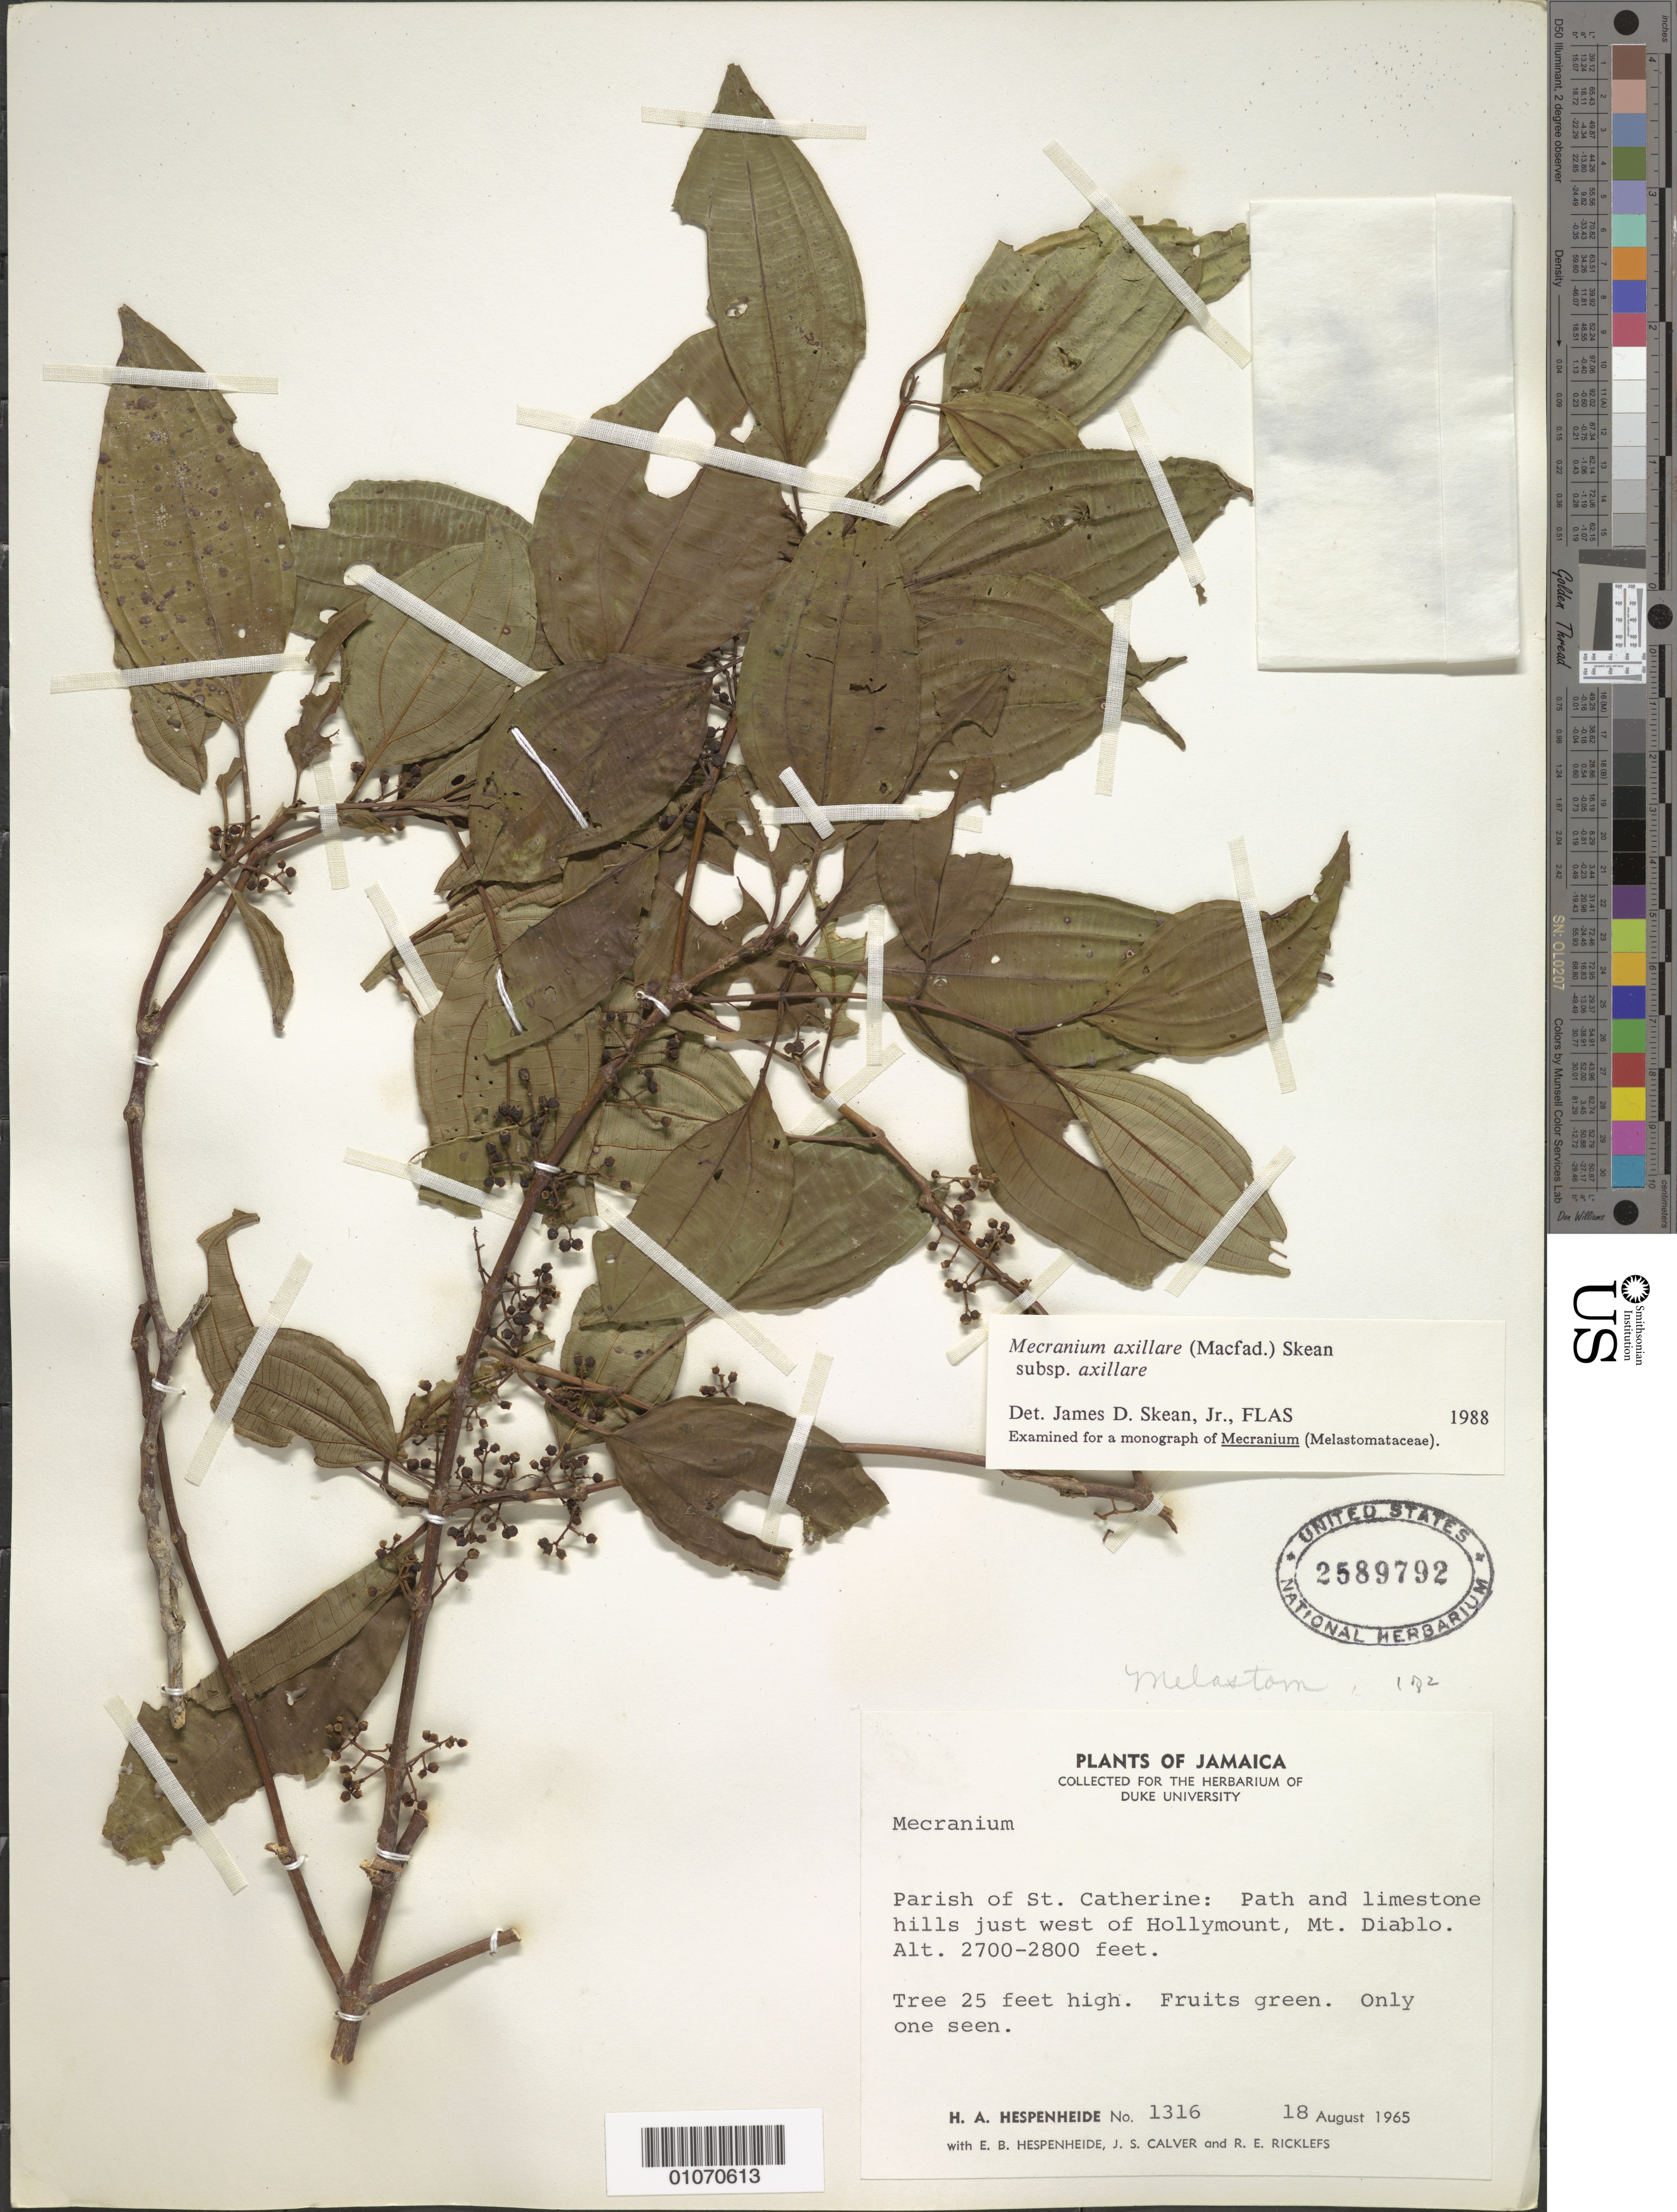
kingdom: Plantae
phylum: Tracheophyta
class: Magnoliopsida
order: Myrtales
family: Melastomataceae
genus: Mecranium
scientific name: Mecranium axillare subsp. axillare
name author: (Macfad.) Skean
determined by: Skean, J. D., Jr.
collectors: H. A. Hespenheide, E. Hespenheide, J. Calver & R. Ricklefs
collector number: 1316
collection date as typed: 18 Aug 1965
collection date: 1965-08-18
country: Jamaica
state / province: Saint Catherine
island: Jamaica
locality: Mt. Diablo, W of Hollymount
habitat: Path and limestone hills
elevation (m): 823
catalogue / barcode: US 2589792